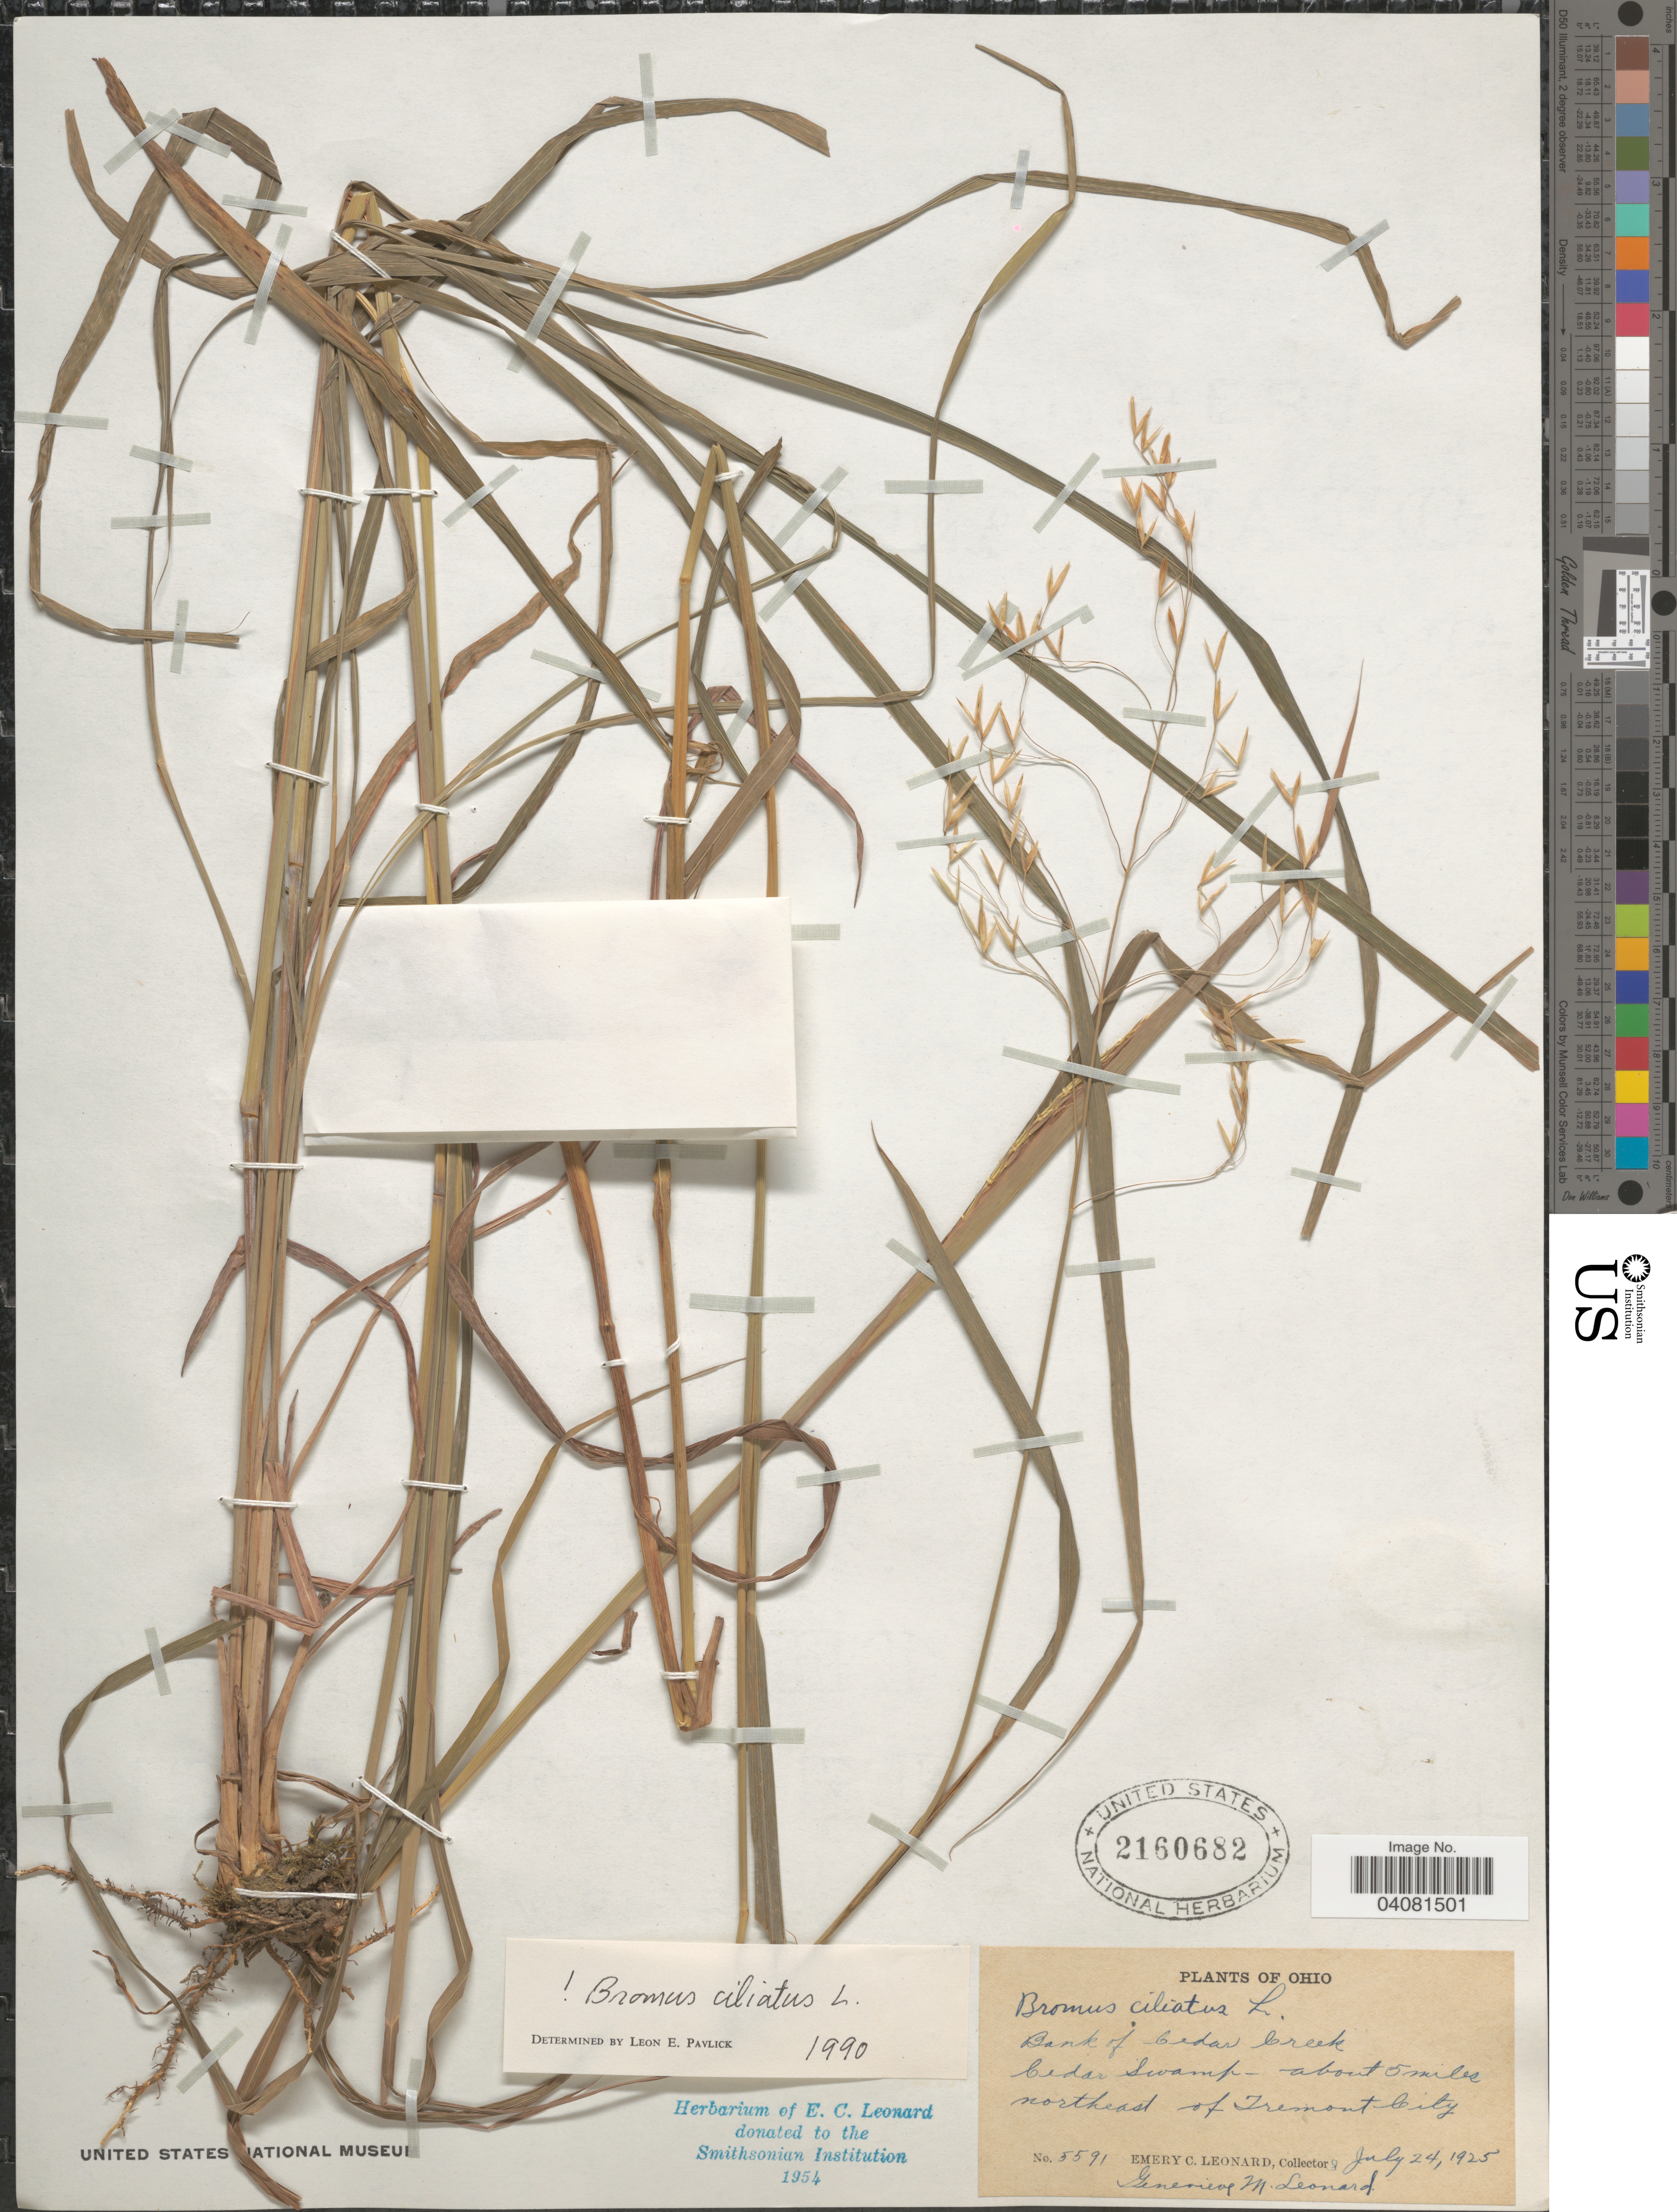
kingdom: Plantae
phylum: Tracheophyta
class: Liliopsida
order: Poales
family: Poaceae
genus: Bromus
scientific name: Bromus ciliatus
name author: L.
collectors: E. C. Leonard & G. M. Leonard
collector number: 5591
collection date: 1925-07-24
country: United States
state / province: Ohio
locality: Bank of Cedar Creek. Cedar Swamp - about 5 miles northeast of Tremont City.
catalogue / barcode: US 2160682